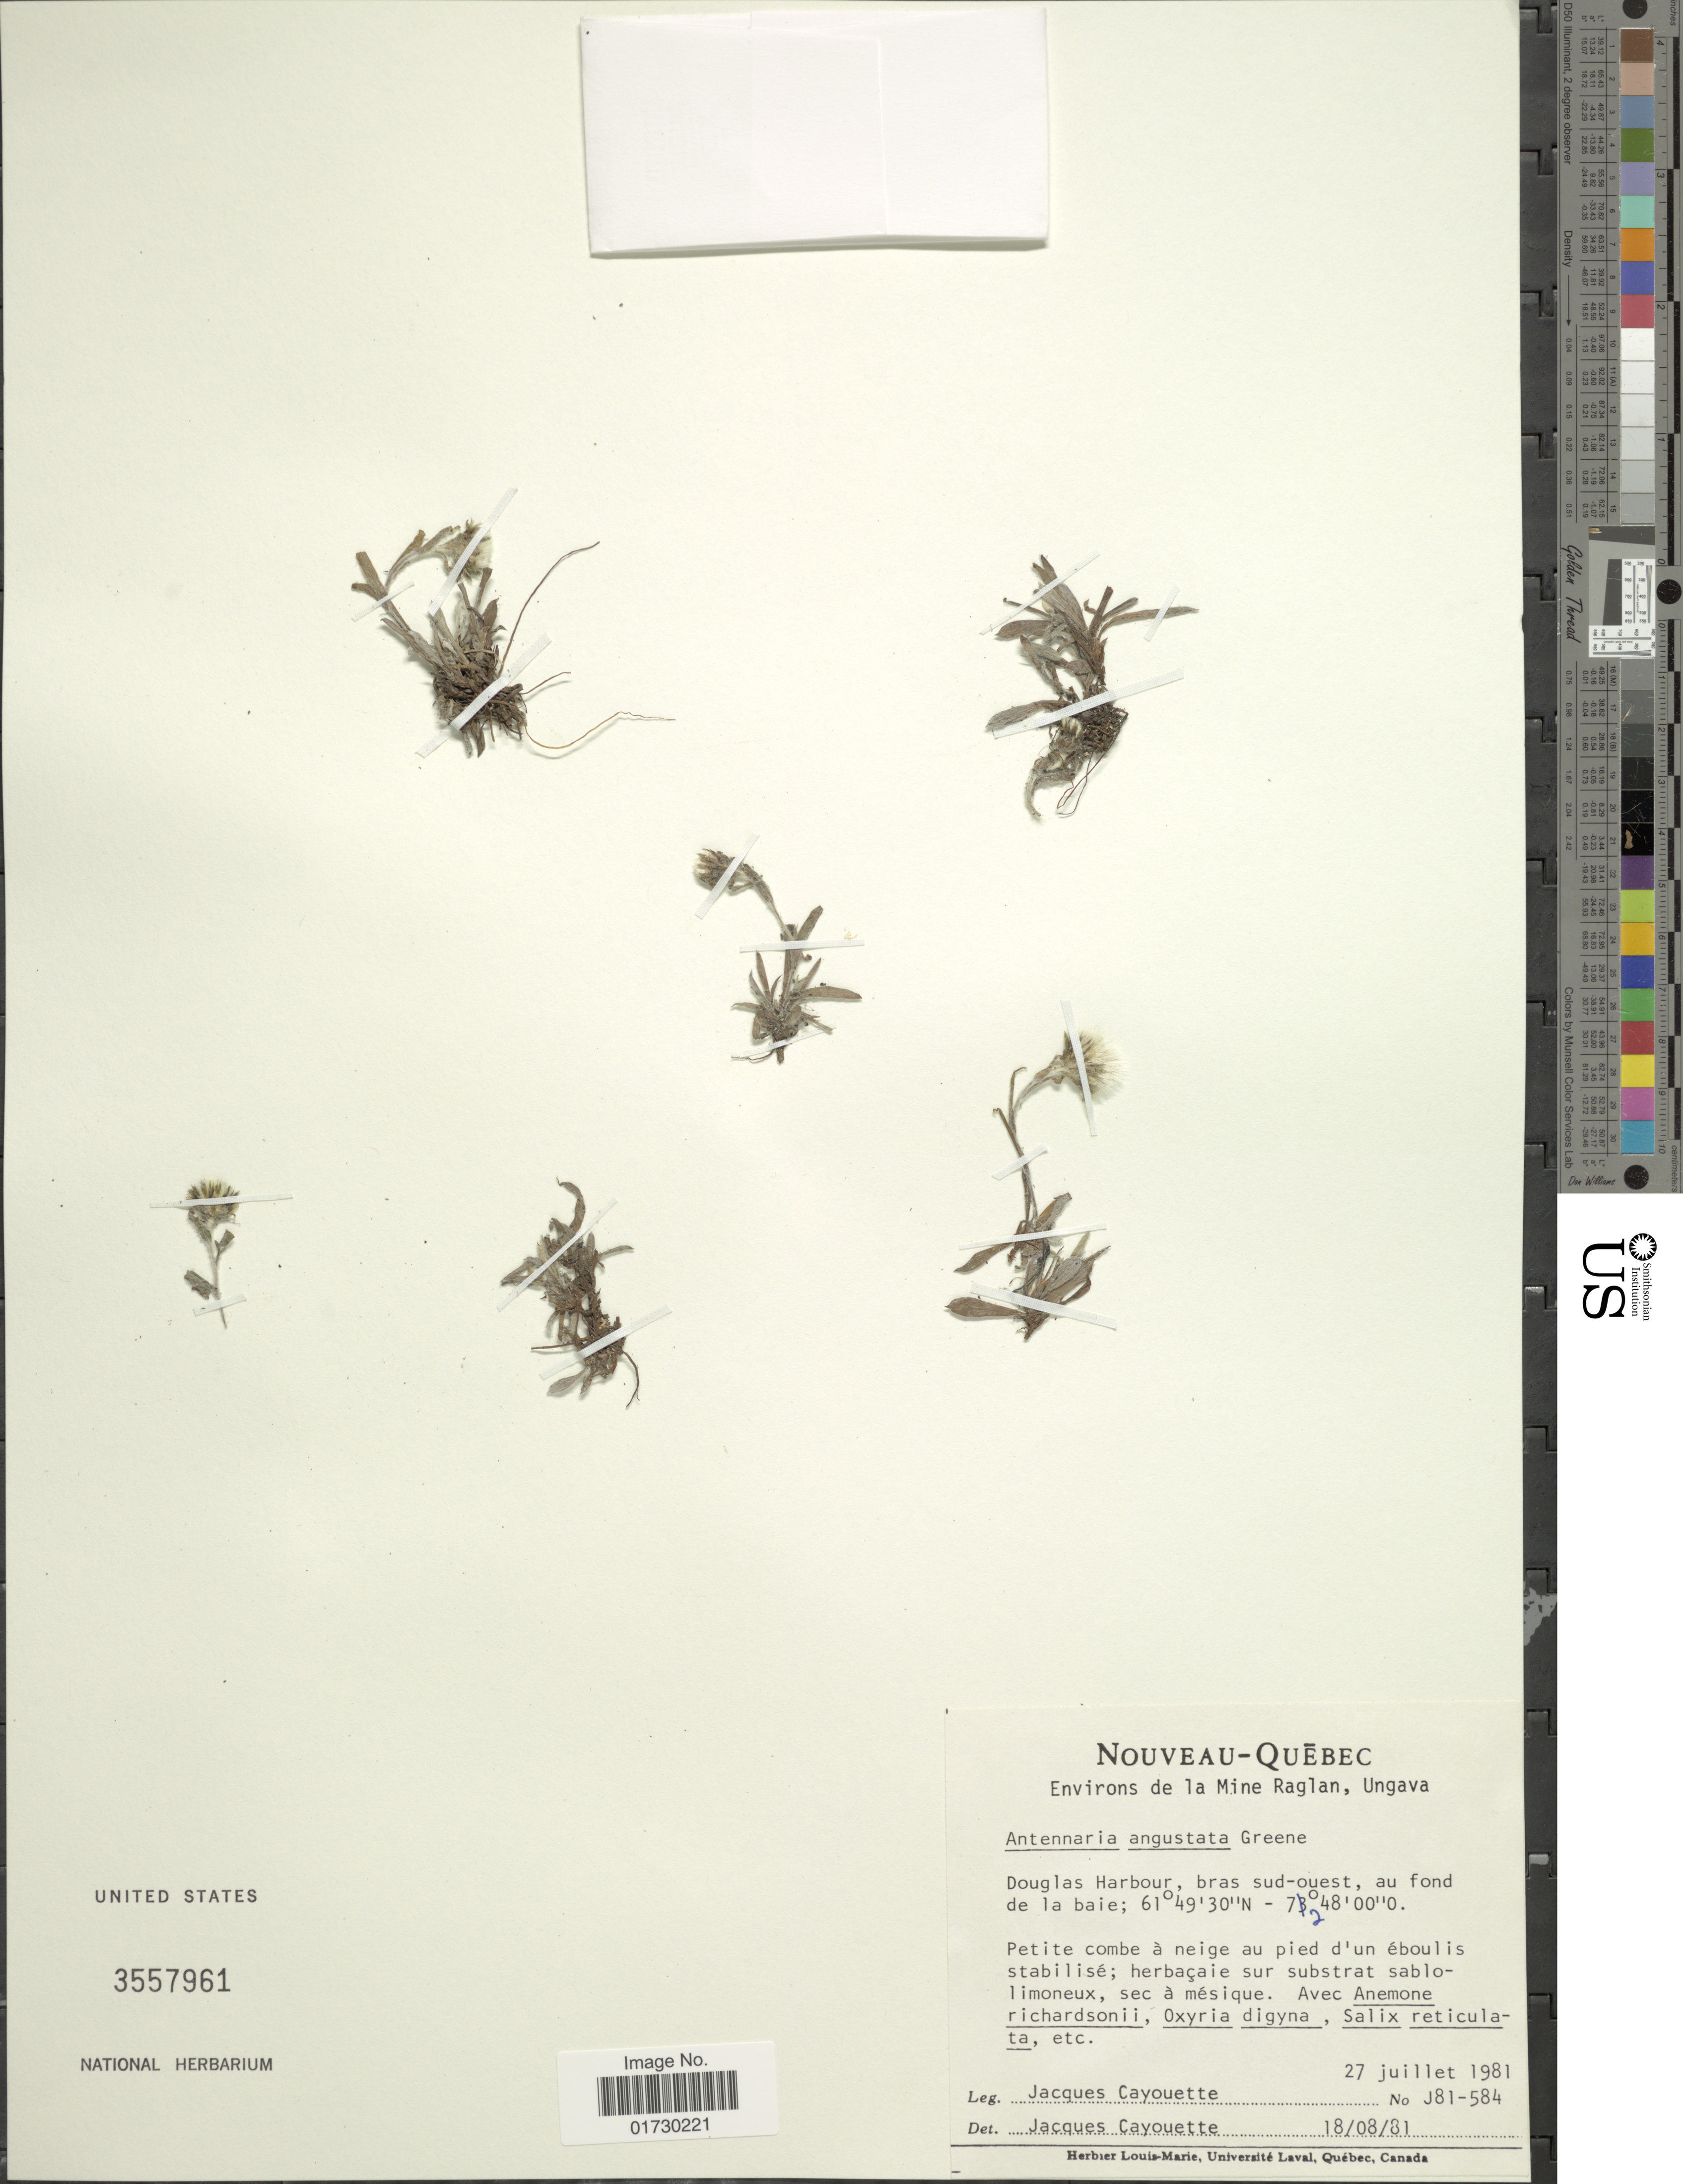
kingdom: Plantae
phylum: Tracheophyta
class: Magnoliopsida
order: Asterales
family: Asteraceae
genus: Antennaria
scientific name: Antennaria angustata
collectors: J. Cayouette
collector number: j81-584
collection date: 1981-07-27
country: Canada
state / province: Quebec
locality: Nouveau-Quebec, Douglas Harbur, bras sud-ouest, au fond de la baie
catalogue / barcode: US 3557961